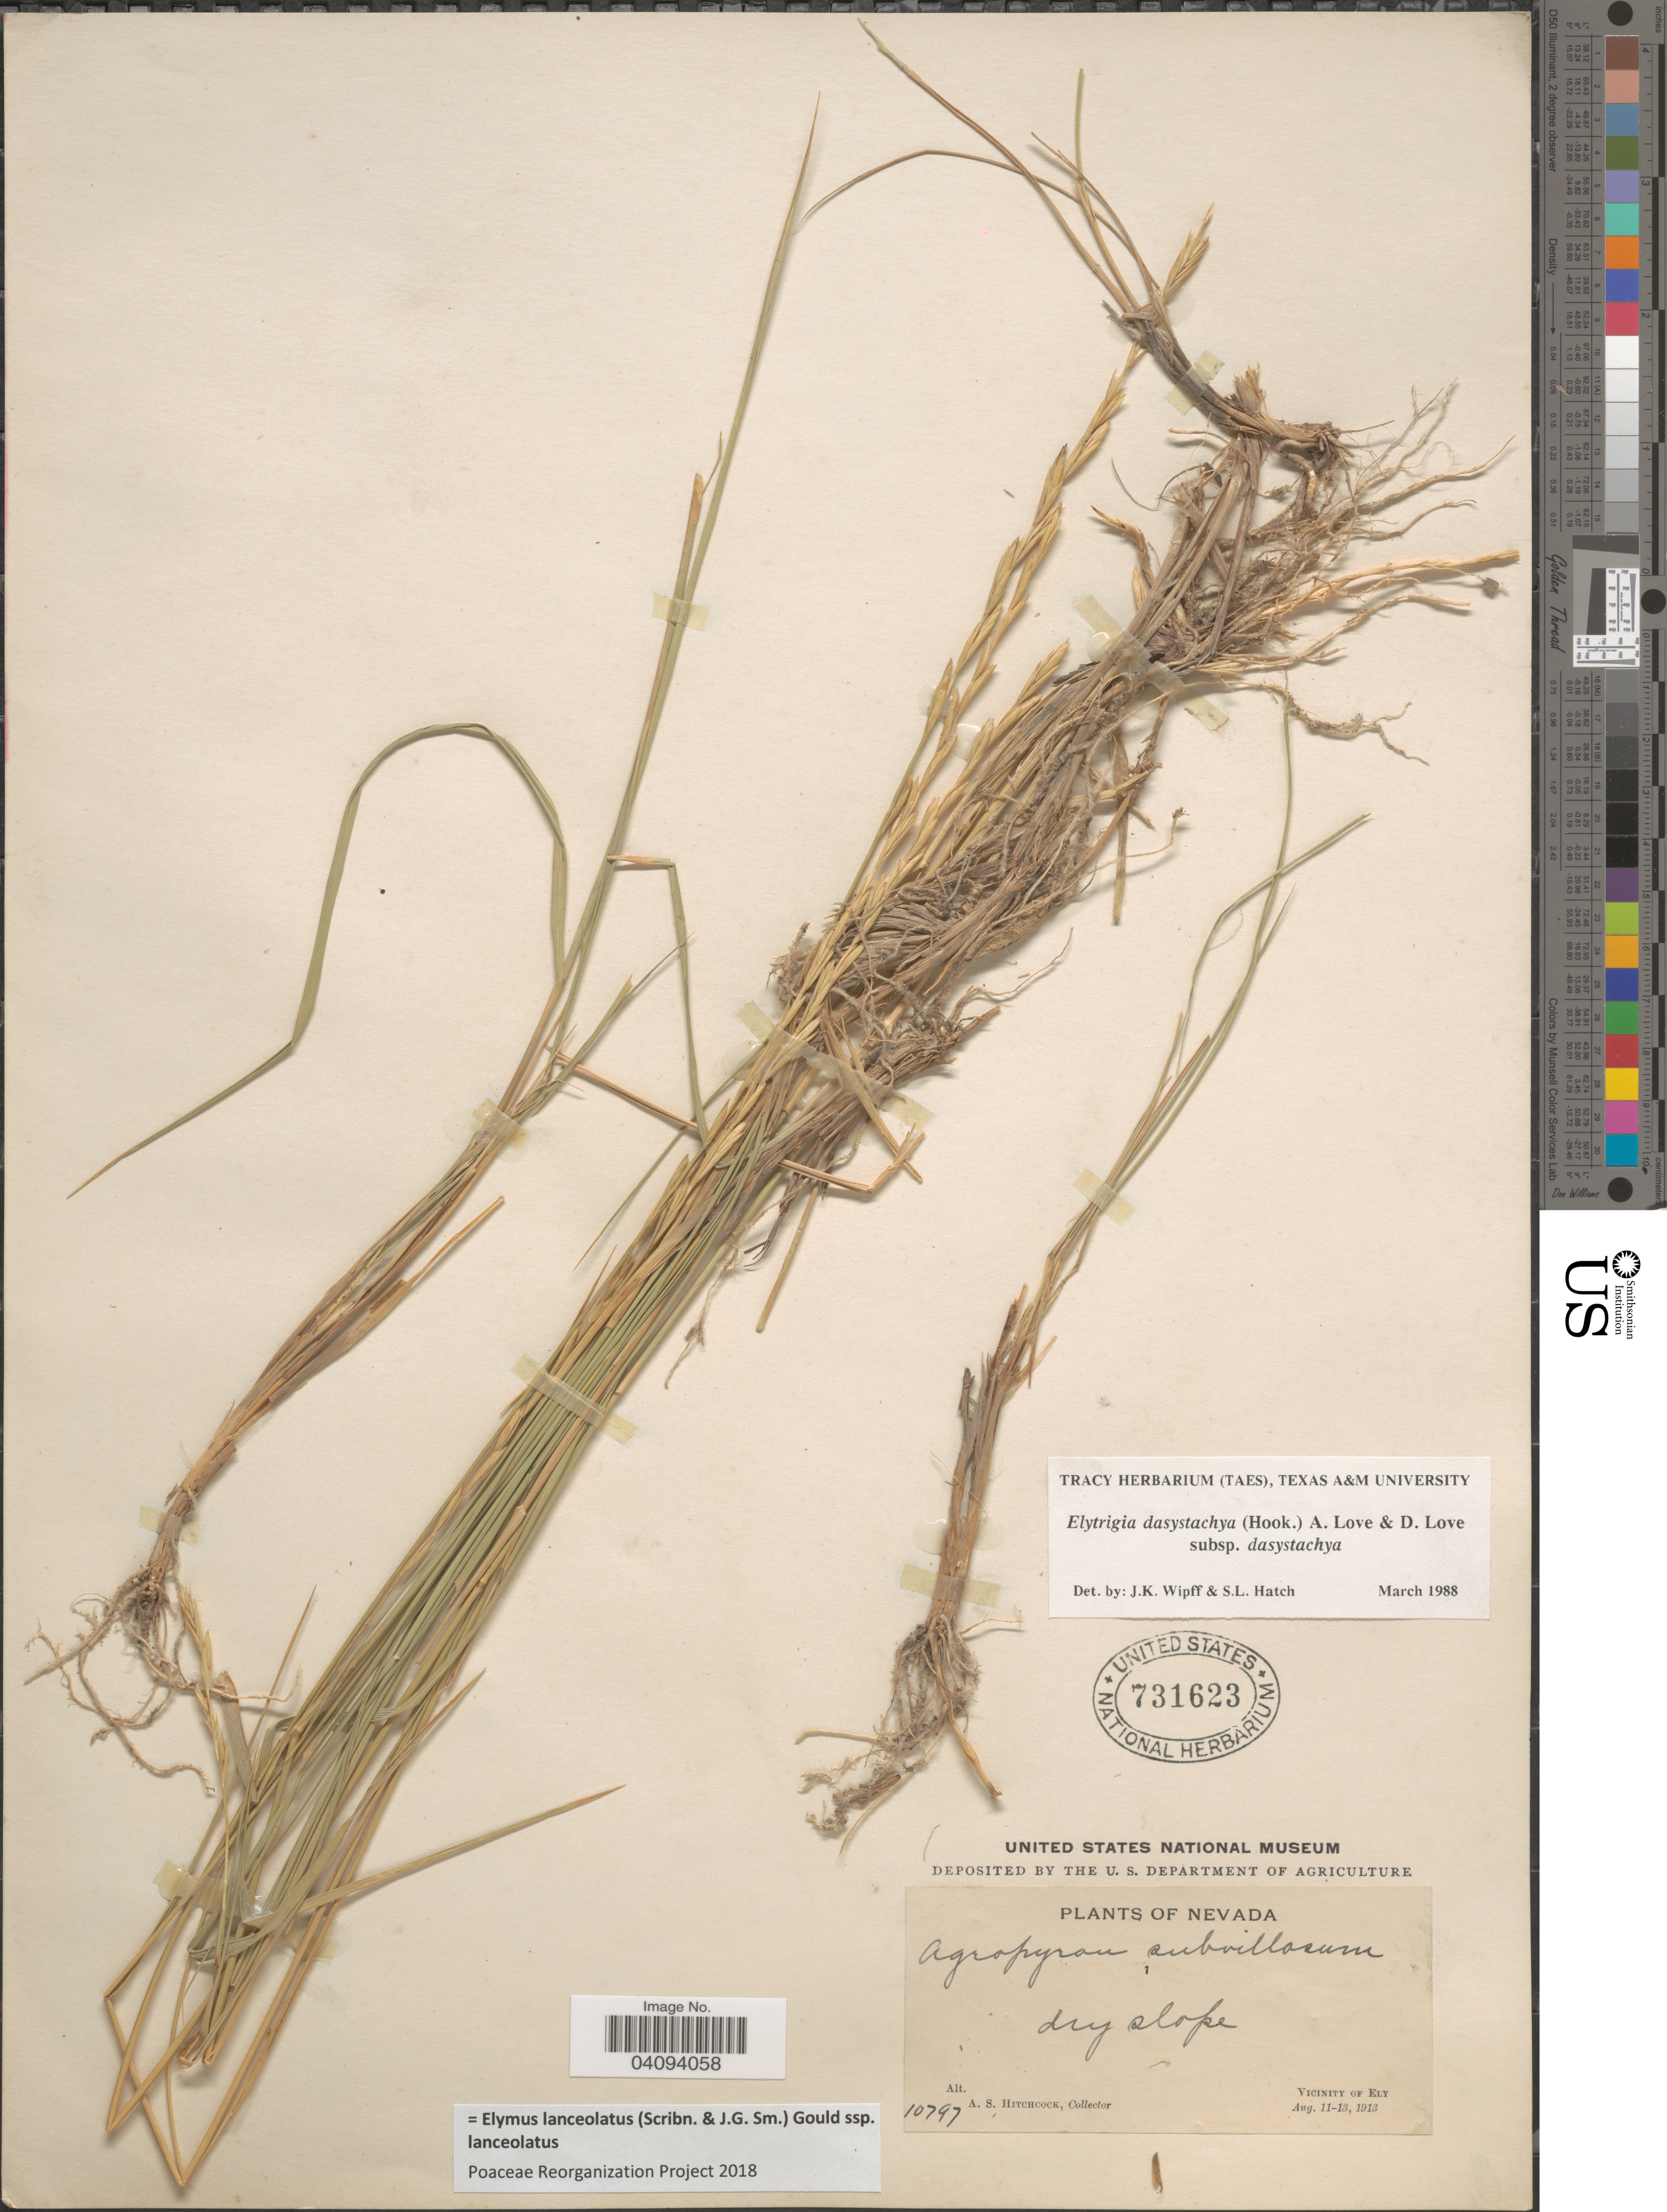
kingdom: Plantae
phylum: Tracheophyta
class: Liliopsida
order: Poales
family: Poaceae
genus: Elymus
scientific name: Elymus lanceolatus subsp. lanceolatus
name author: (Scribn. & J.G. Sm.) Gould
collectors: A. S. Hitchcock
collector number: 10797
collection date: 1913-08-11/1913-08-13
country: United States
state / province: Nevada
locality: Vicinity of Ely.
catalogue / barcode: US 731623